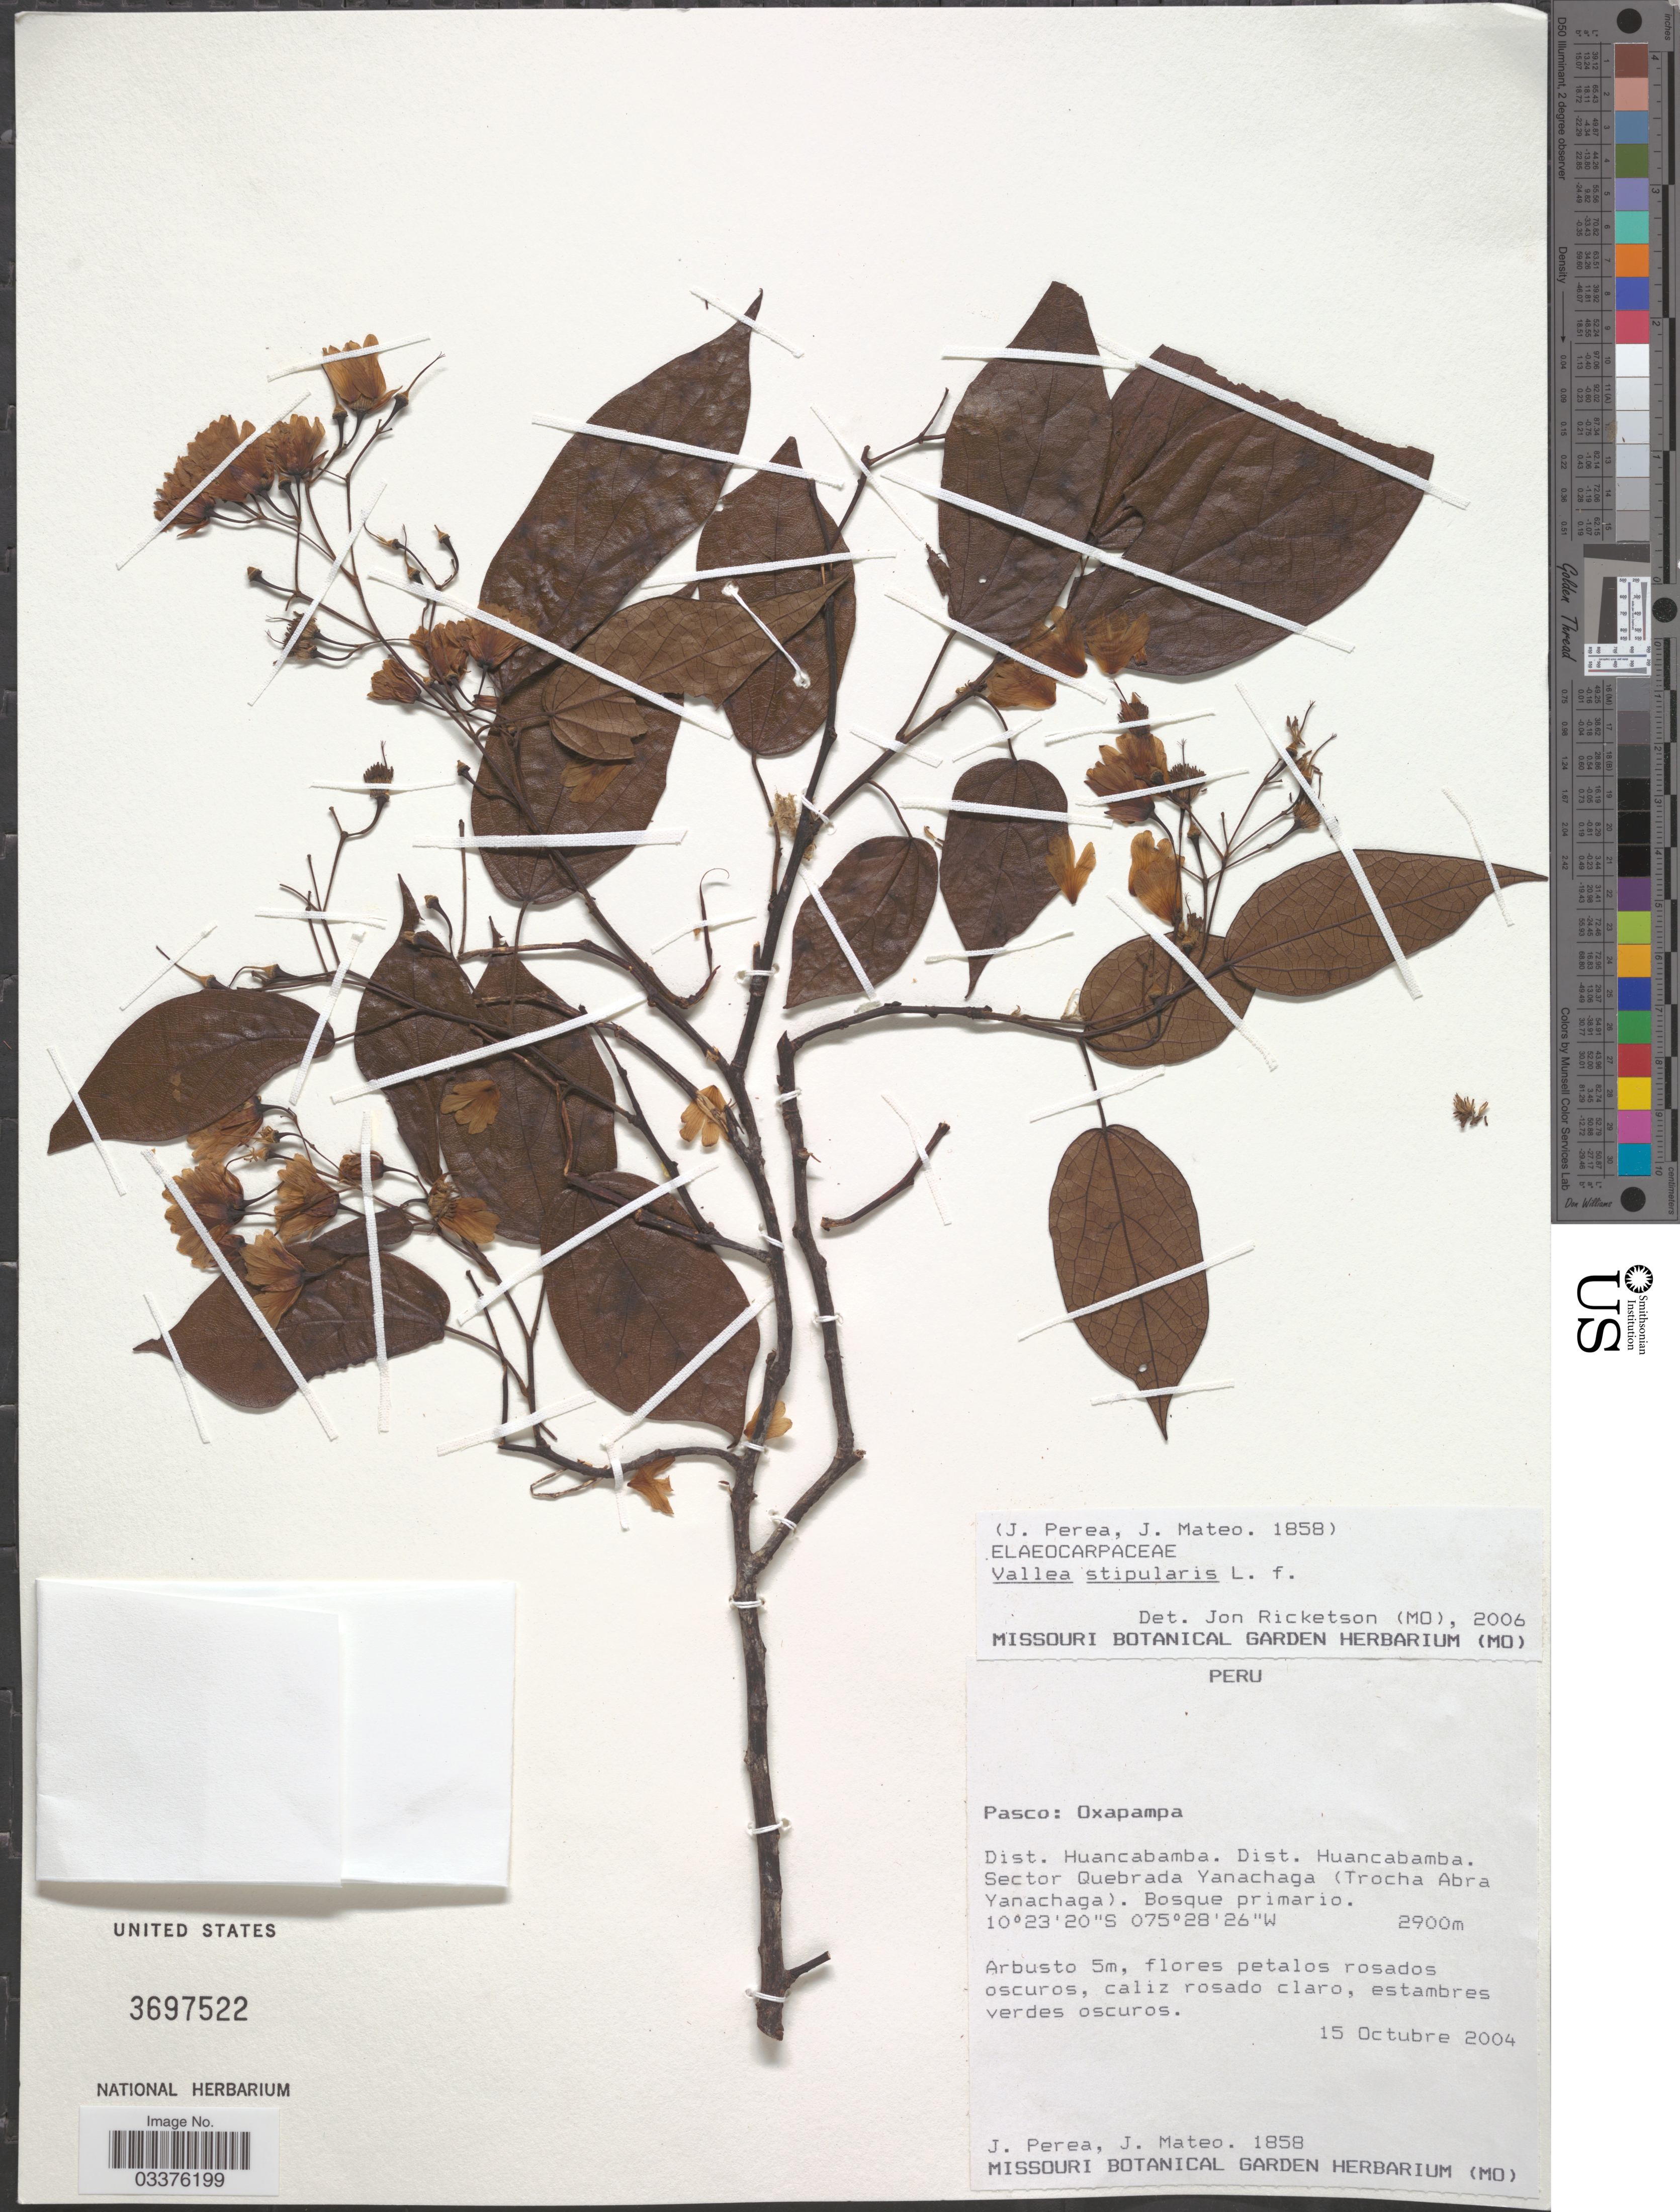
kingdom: Plantae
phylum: Tracheophyta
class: Magnoliopsida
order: Oxalidales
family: Elaeocarpaceae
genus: Vallea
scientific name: Vallea stipularis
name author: L. f.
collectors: J. Perea & J. Mateo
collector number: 1858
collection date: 2004-10-15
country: Peru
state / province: Pasco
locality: Oxapampa, Dist. Huancabamba. Dist. Huancabamba. Sector Quebrada Yanachaga (Trocha Abra Yanachaga).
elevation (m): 2900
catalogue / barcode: US 3697522